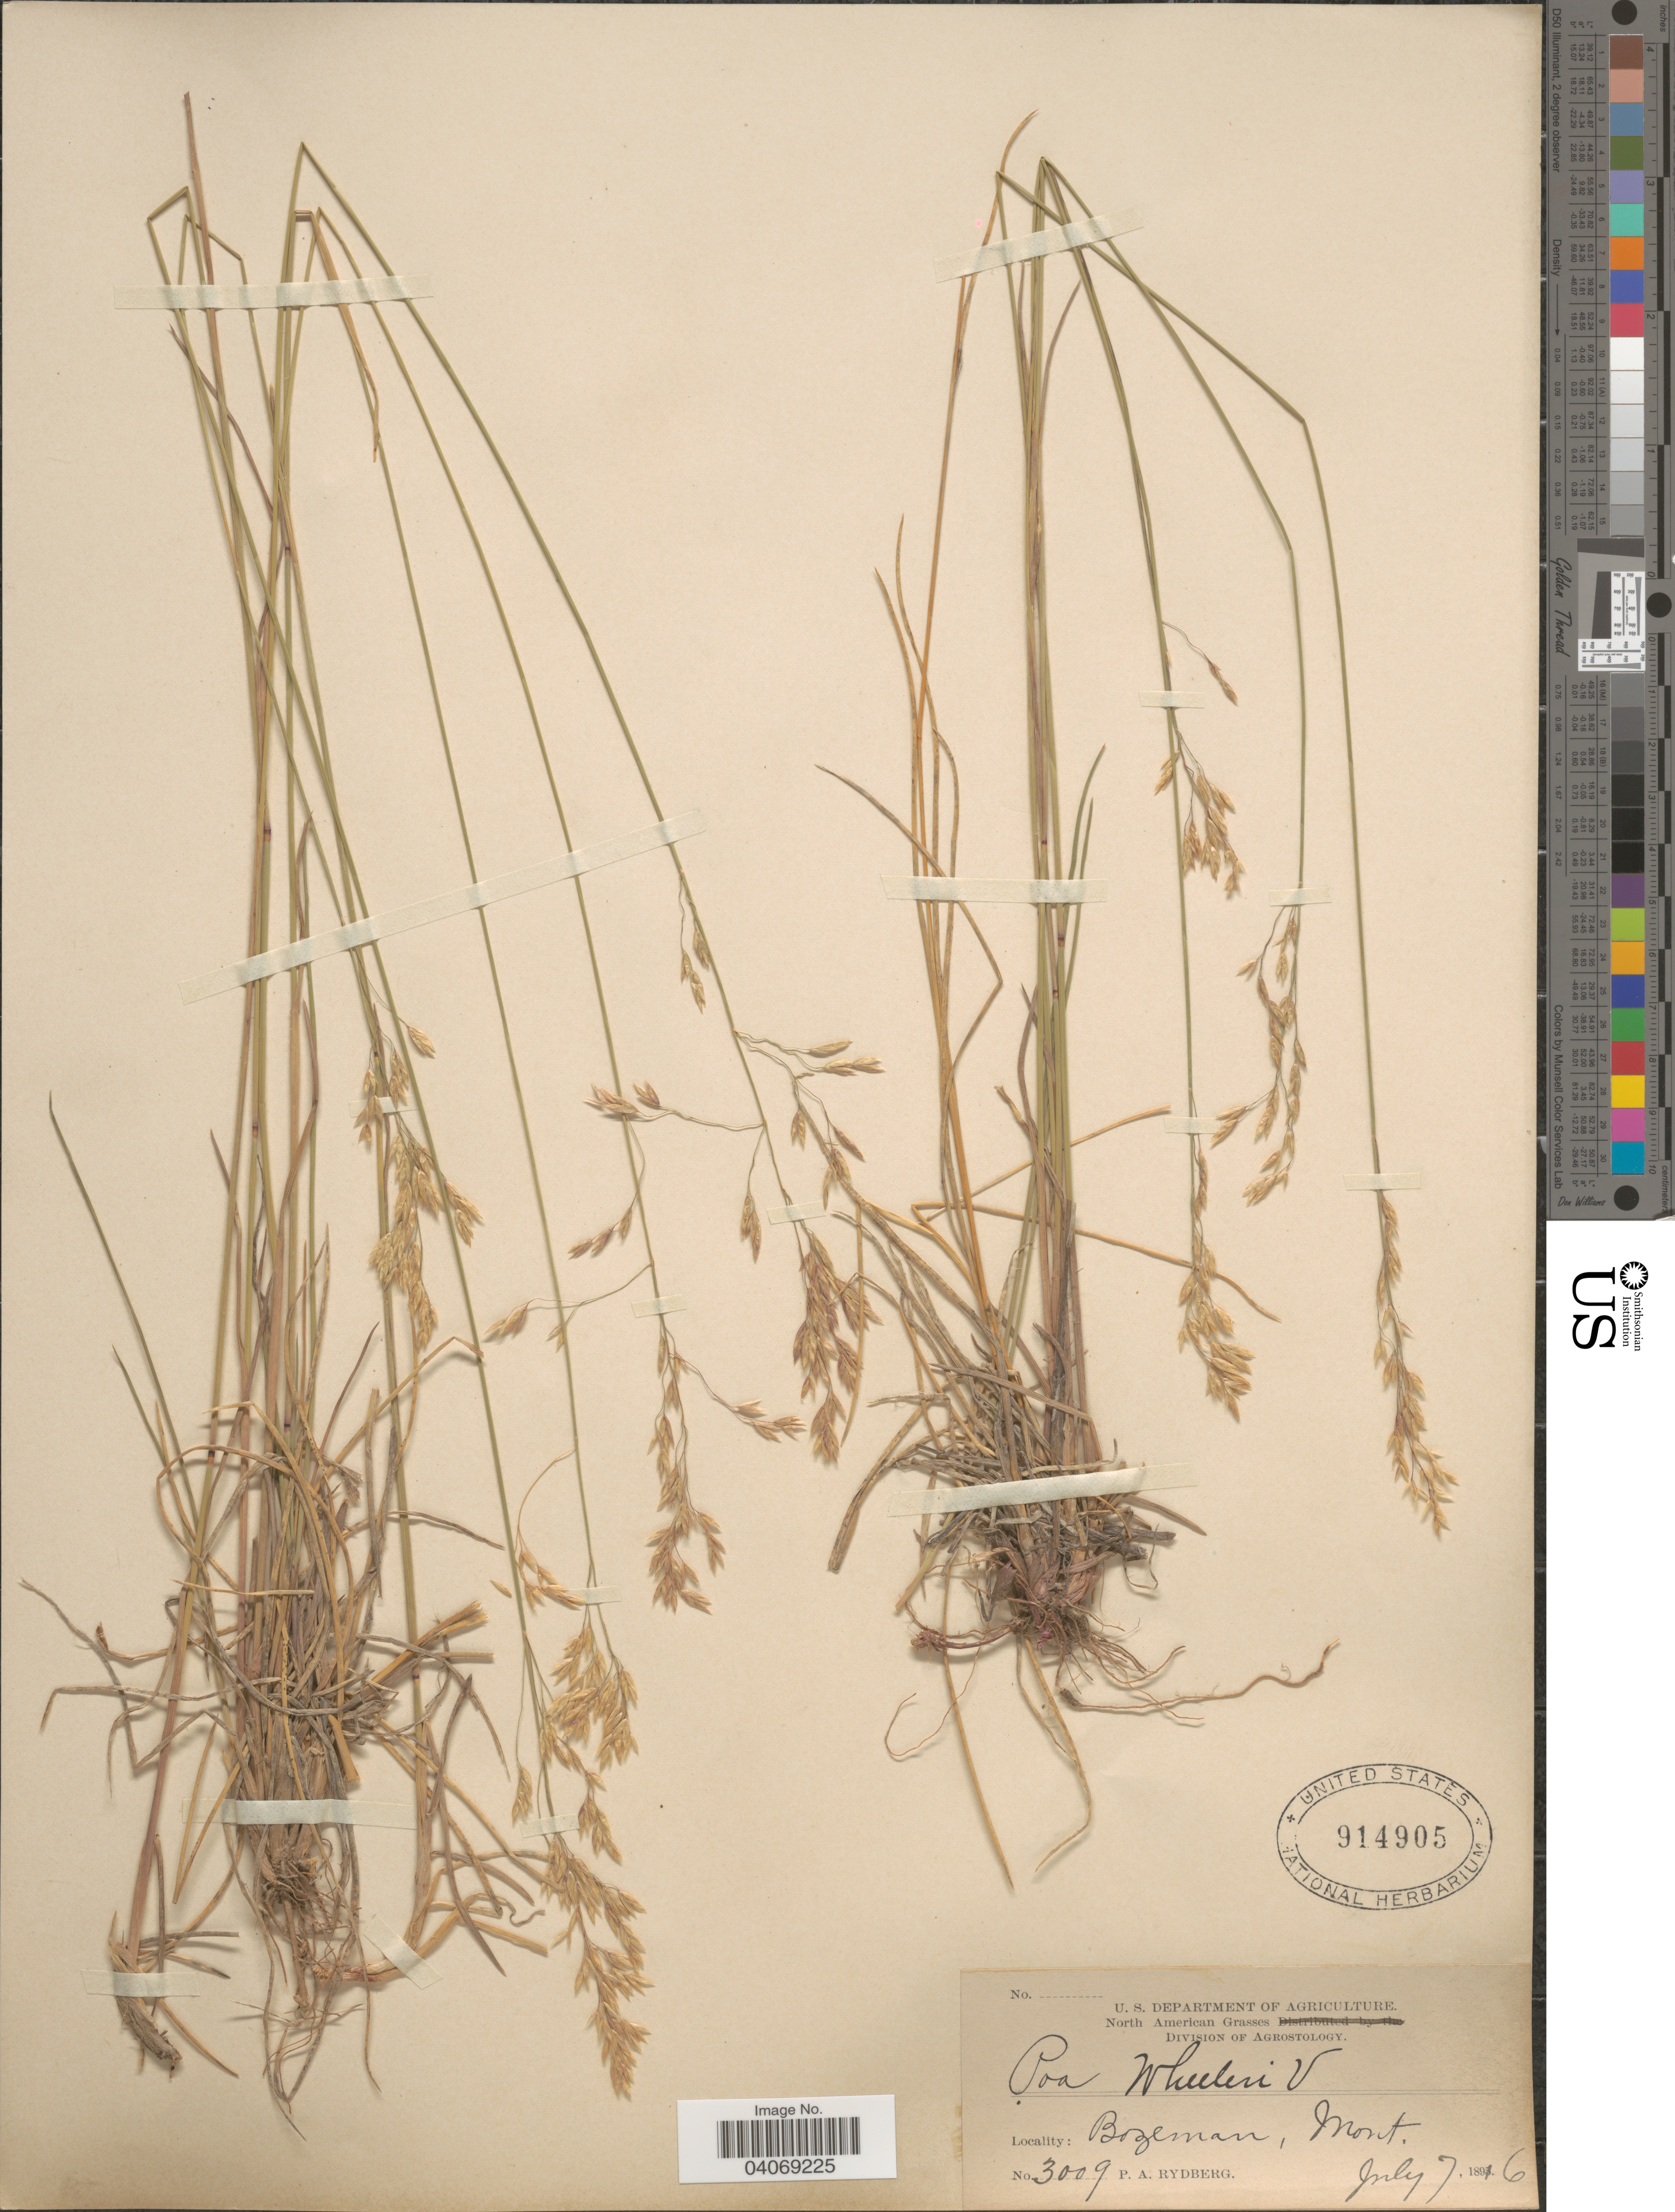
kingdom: Plantae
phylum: Tracheophyta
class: Liliopsida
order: Poales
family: Poaceae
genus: Poa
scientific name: Poa wheeleri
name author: Vasey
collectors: P. A. Rydberg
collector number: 3009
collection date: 1896-07-07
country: United States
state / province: Montana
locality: Bozeman.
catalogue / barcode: US 914905